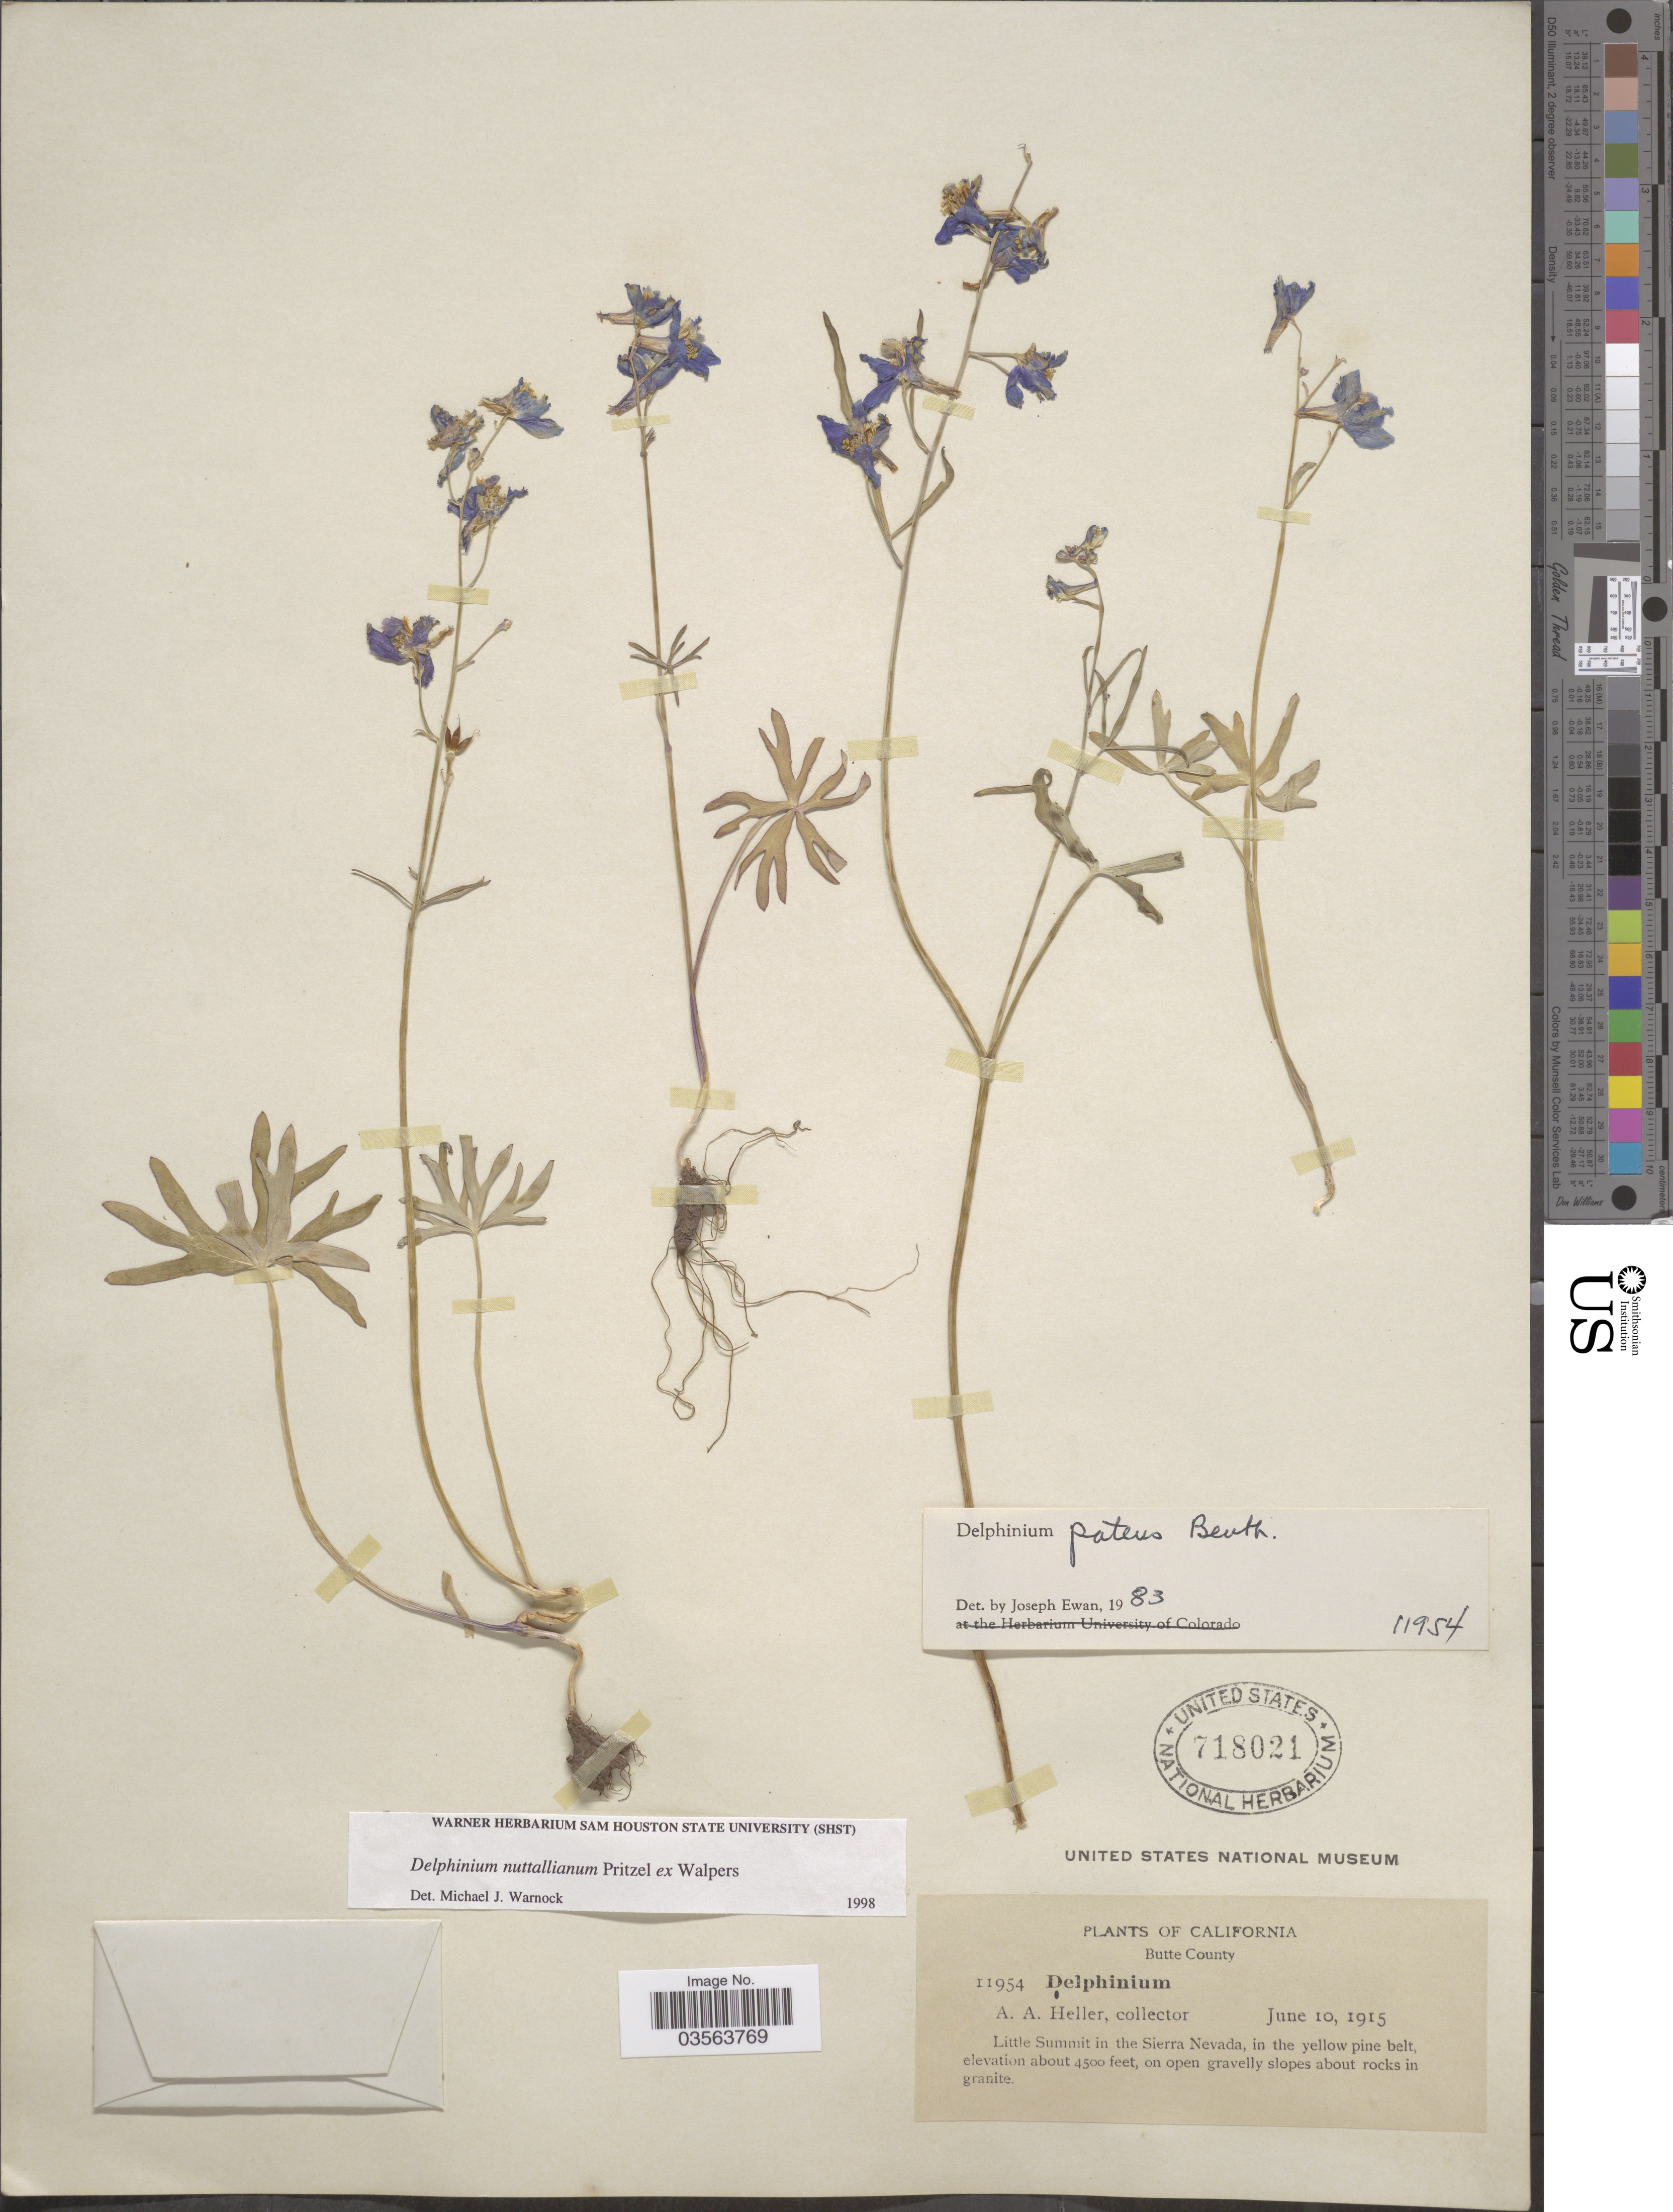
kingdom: Plantae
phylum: Tracheophyta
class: Magnoliopsida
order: Ranunculales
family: Ranunculaceae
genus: Delphinium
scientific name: Delphinium nuttallianum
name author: E. Pritz. ex Walpers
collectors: A. A. Heller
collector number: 11954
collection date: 1915-06-10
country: United States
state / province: California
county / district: Butte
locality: Butte County. Little Summit in the Sierra Nevada, in the yellow pine belt.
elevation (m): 1372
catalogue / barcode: US 718021